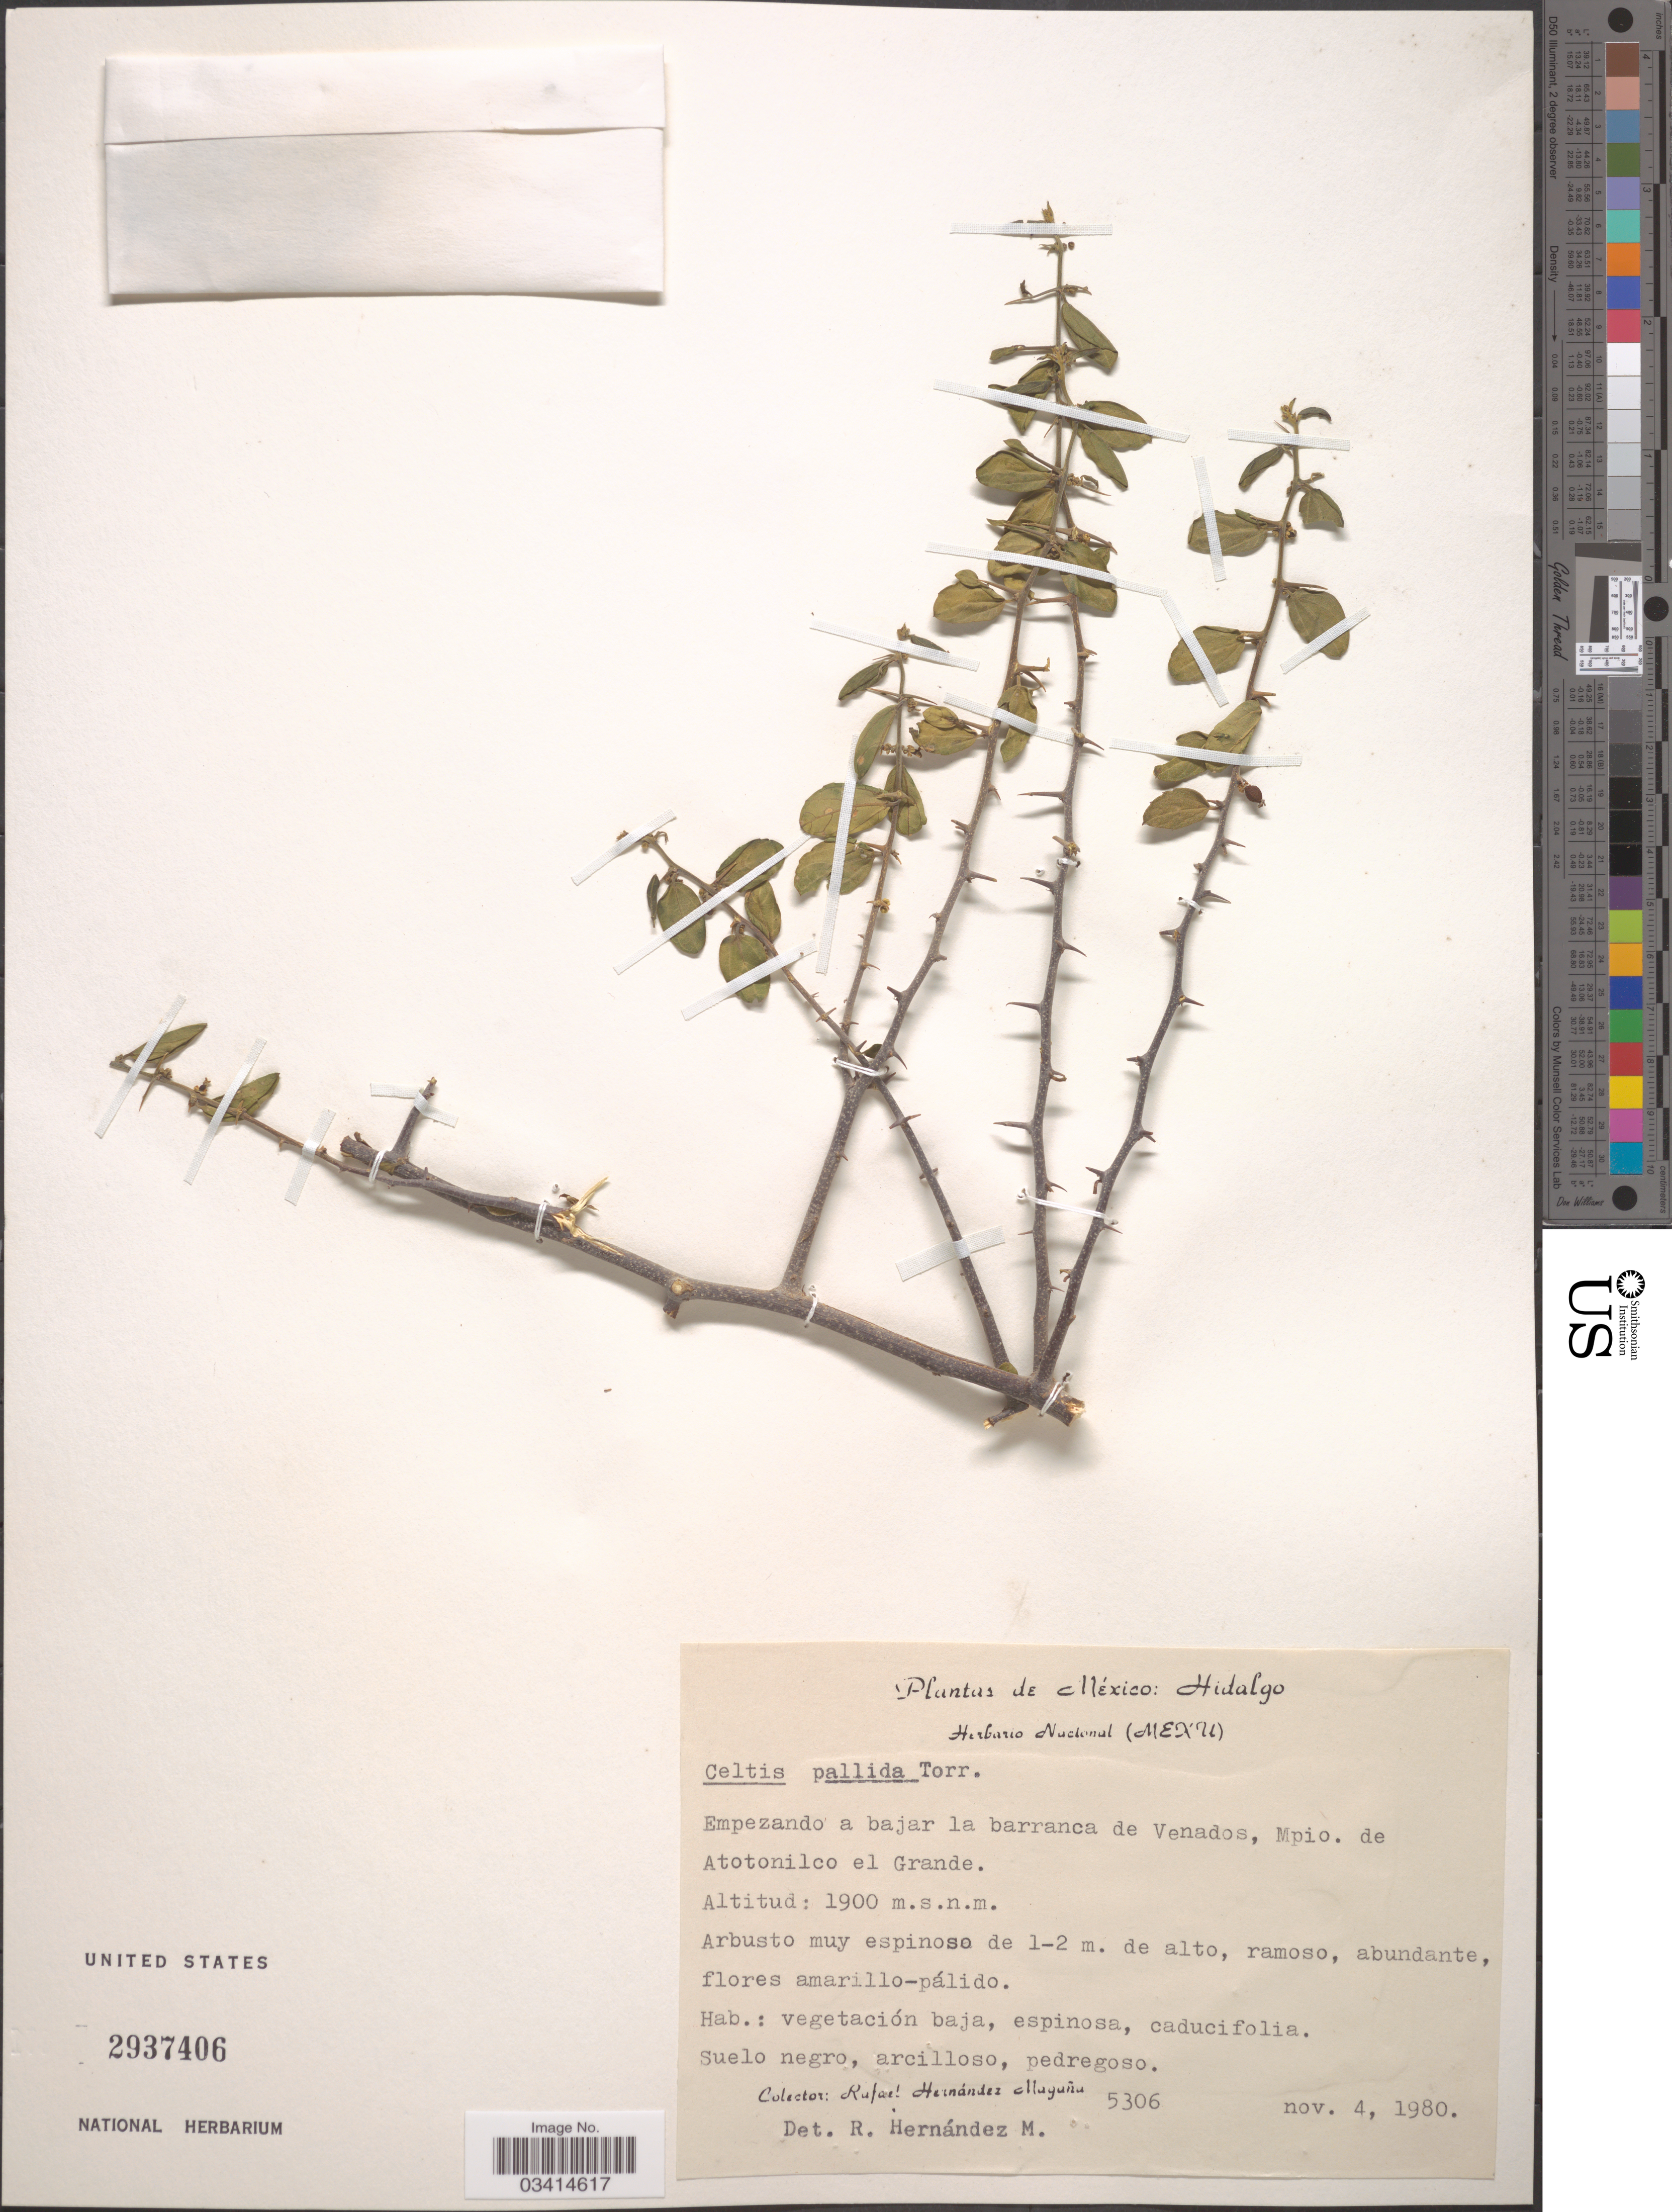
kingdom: Plantae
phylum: Tracheophyta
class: Magnoliopsida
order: Rosales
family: Cannabaceae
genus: Celtis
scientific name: Celtis pallida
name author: Torr. in Emory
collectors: R. Hernández-M.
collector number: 5306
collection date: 1980-11-04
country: Mexico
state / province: Hidalgo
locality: Empezando a bajar la barranca de Venados, Mpio. de Atotonilco el Grande.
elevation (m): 1900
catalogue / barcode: US 2937406